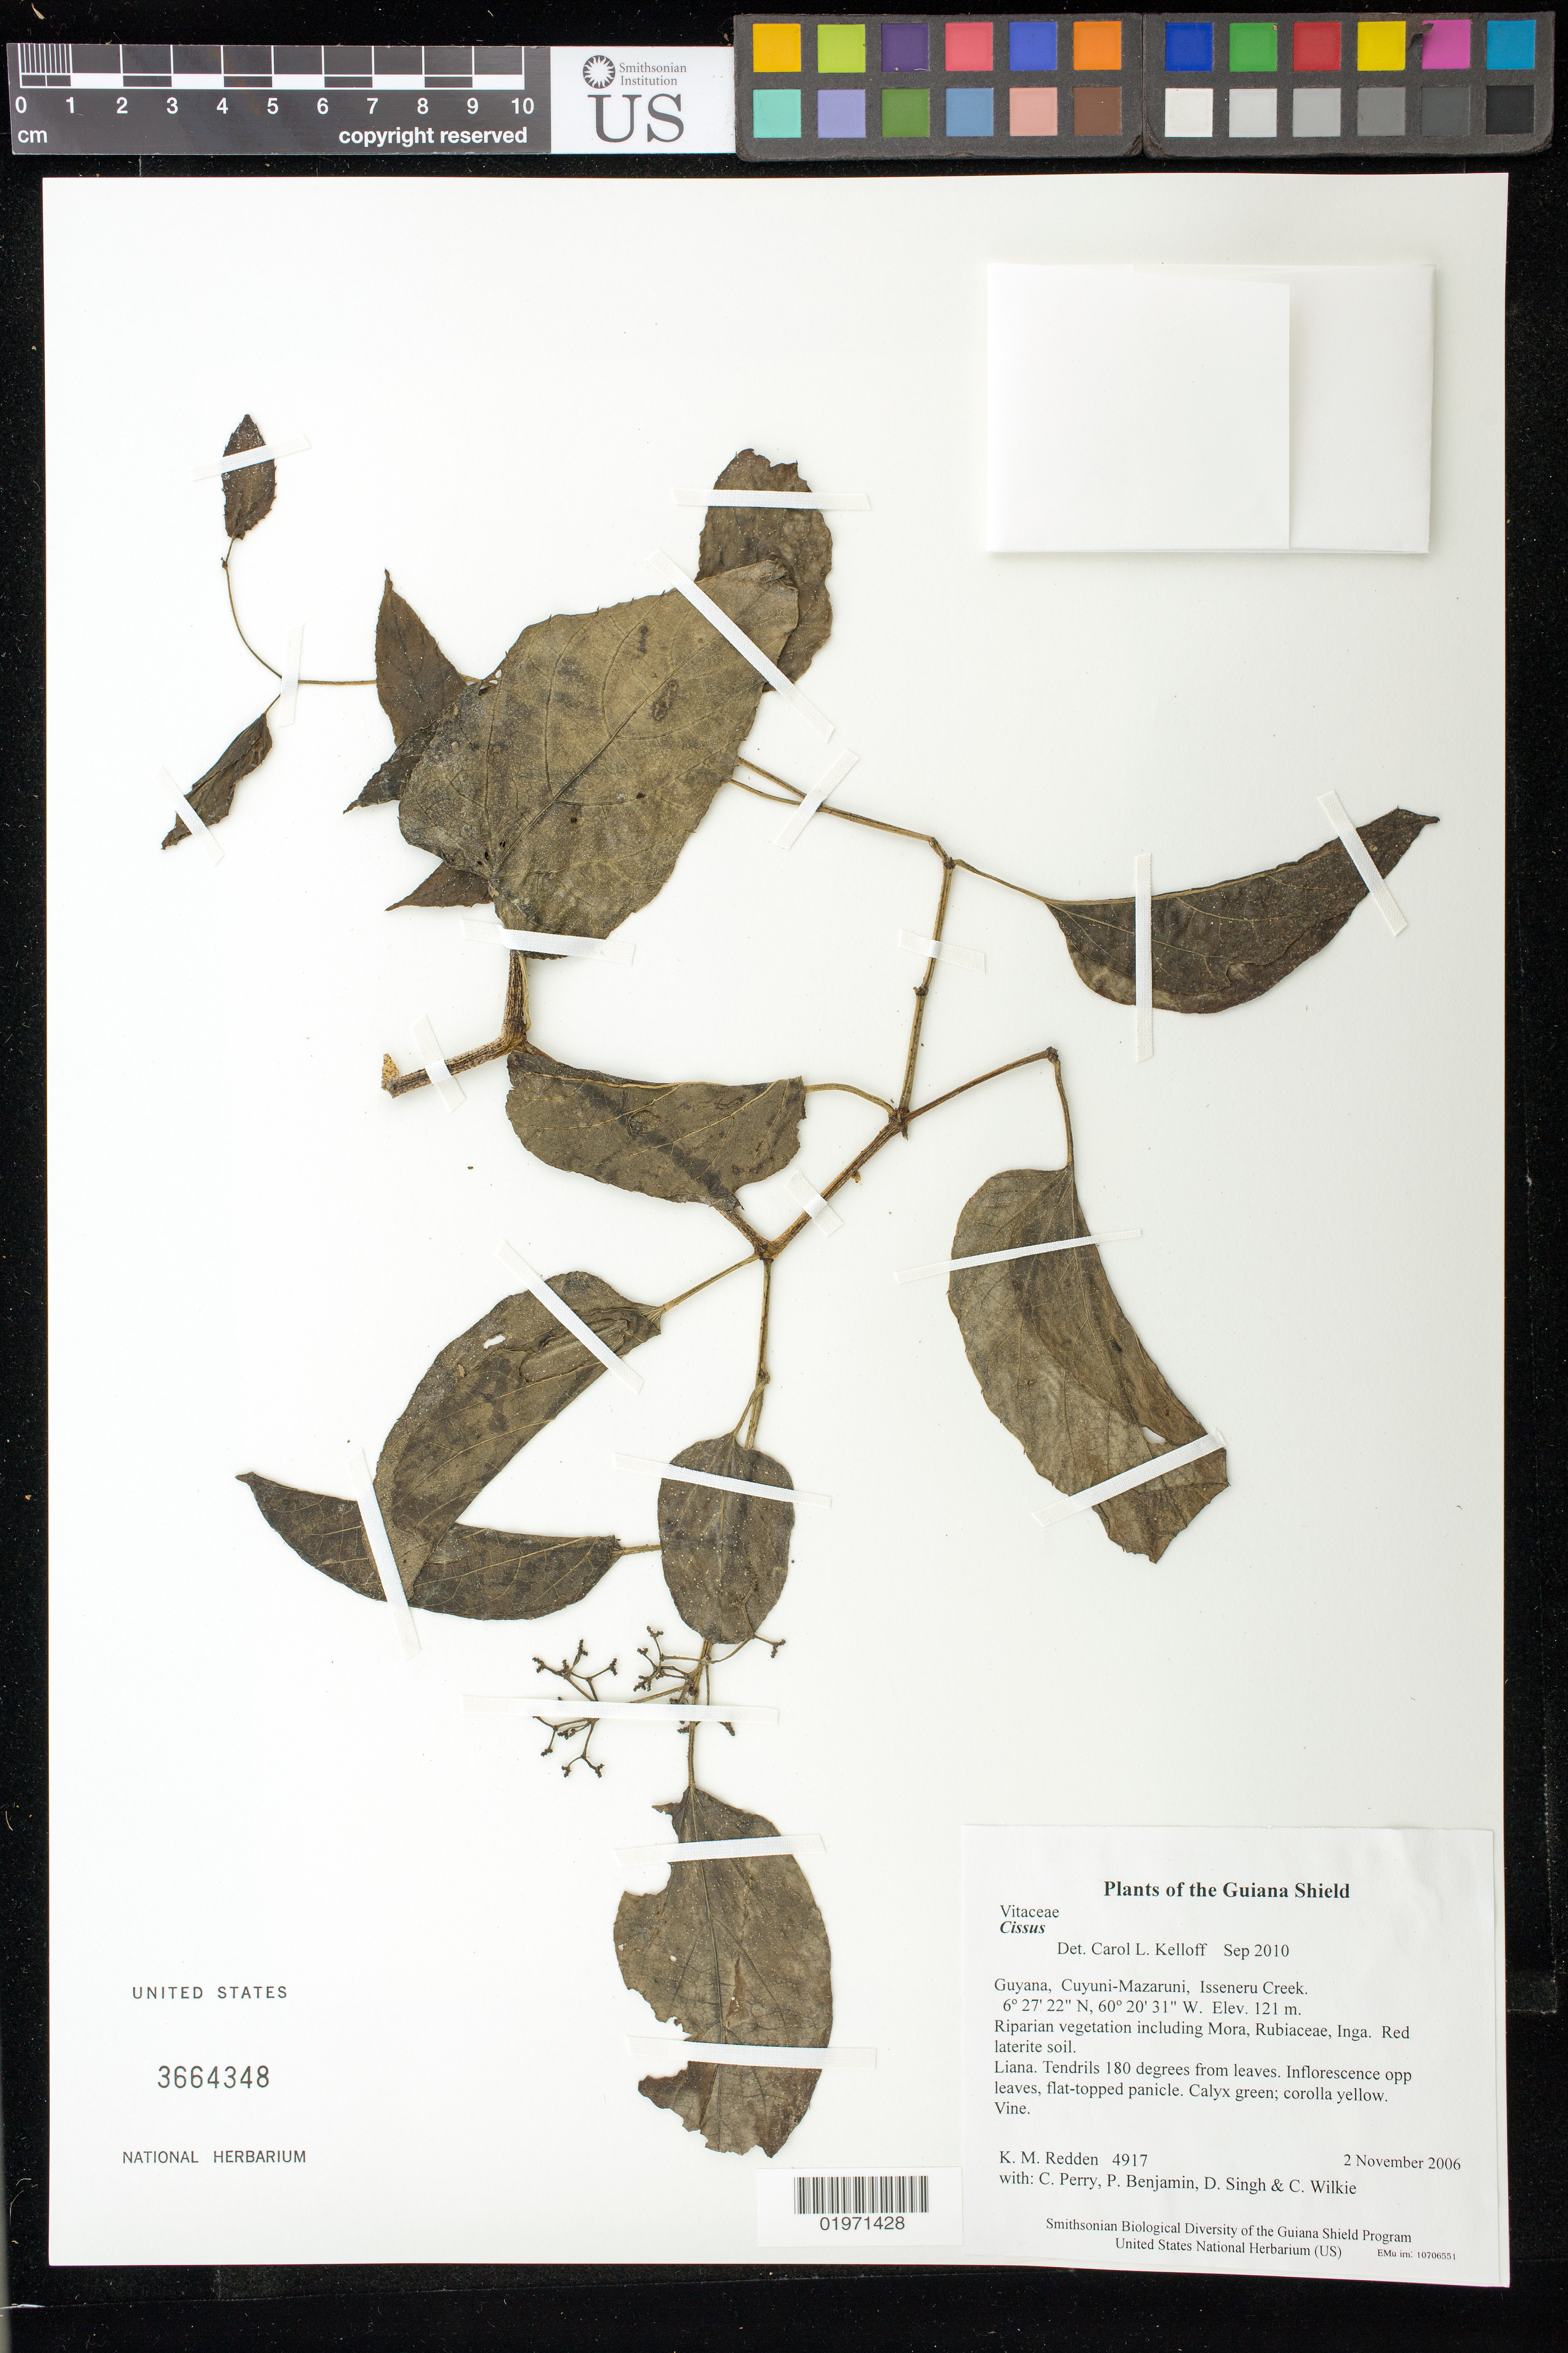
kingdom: Plantae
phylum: Tracheophyta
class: Magnoliopsida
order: Vitales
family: Vitaceae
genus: Cissus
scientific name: Cissus sp.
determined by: Kelloff, Carol L., (US), Smithsonian Institution - National Museum of Natural History (UNITED STATES)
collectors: K. M. Redden, C. Perry, P. Benjamin, D. Singh & C. Wilkie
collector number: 4917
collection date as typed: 2 November 2006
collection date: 2006-11-02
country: Guyana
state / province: Cuyuni-Mazaruni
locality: Isseneru Creek.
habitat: Riparian vegetation including Mora, Rubiaceae, Inga. Red laterite soil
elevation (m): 121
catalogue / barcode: US 3664348